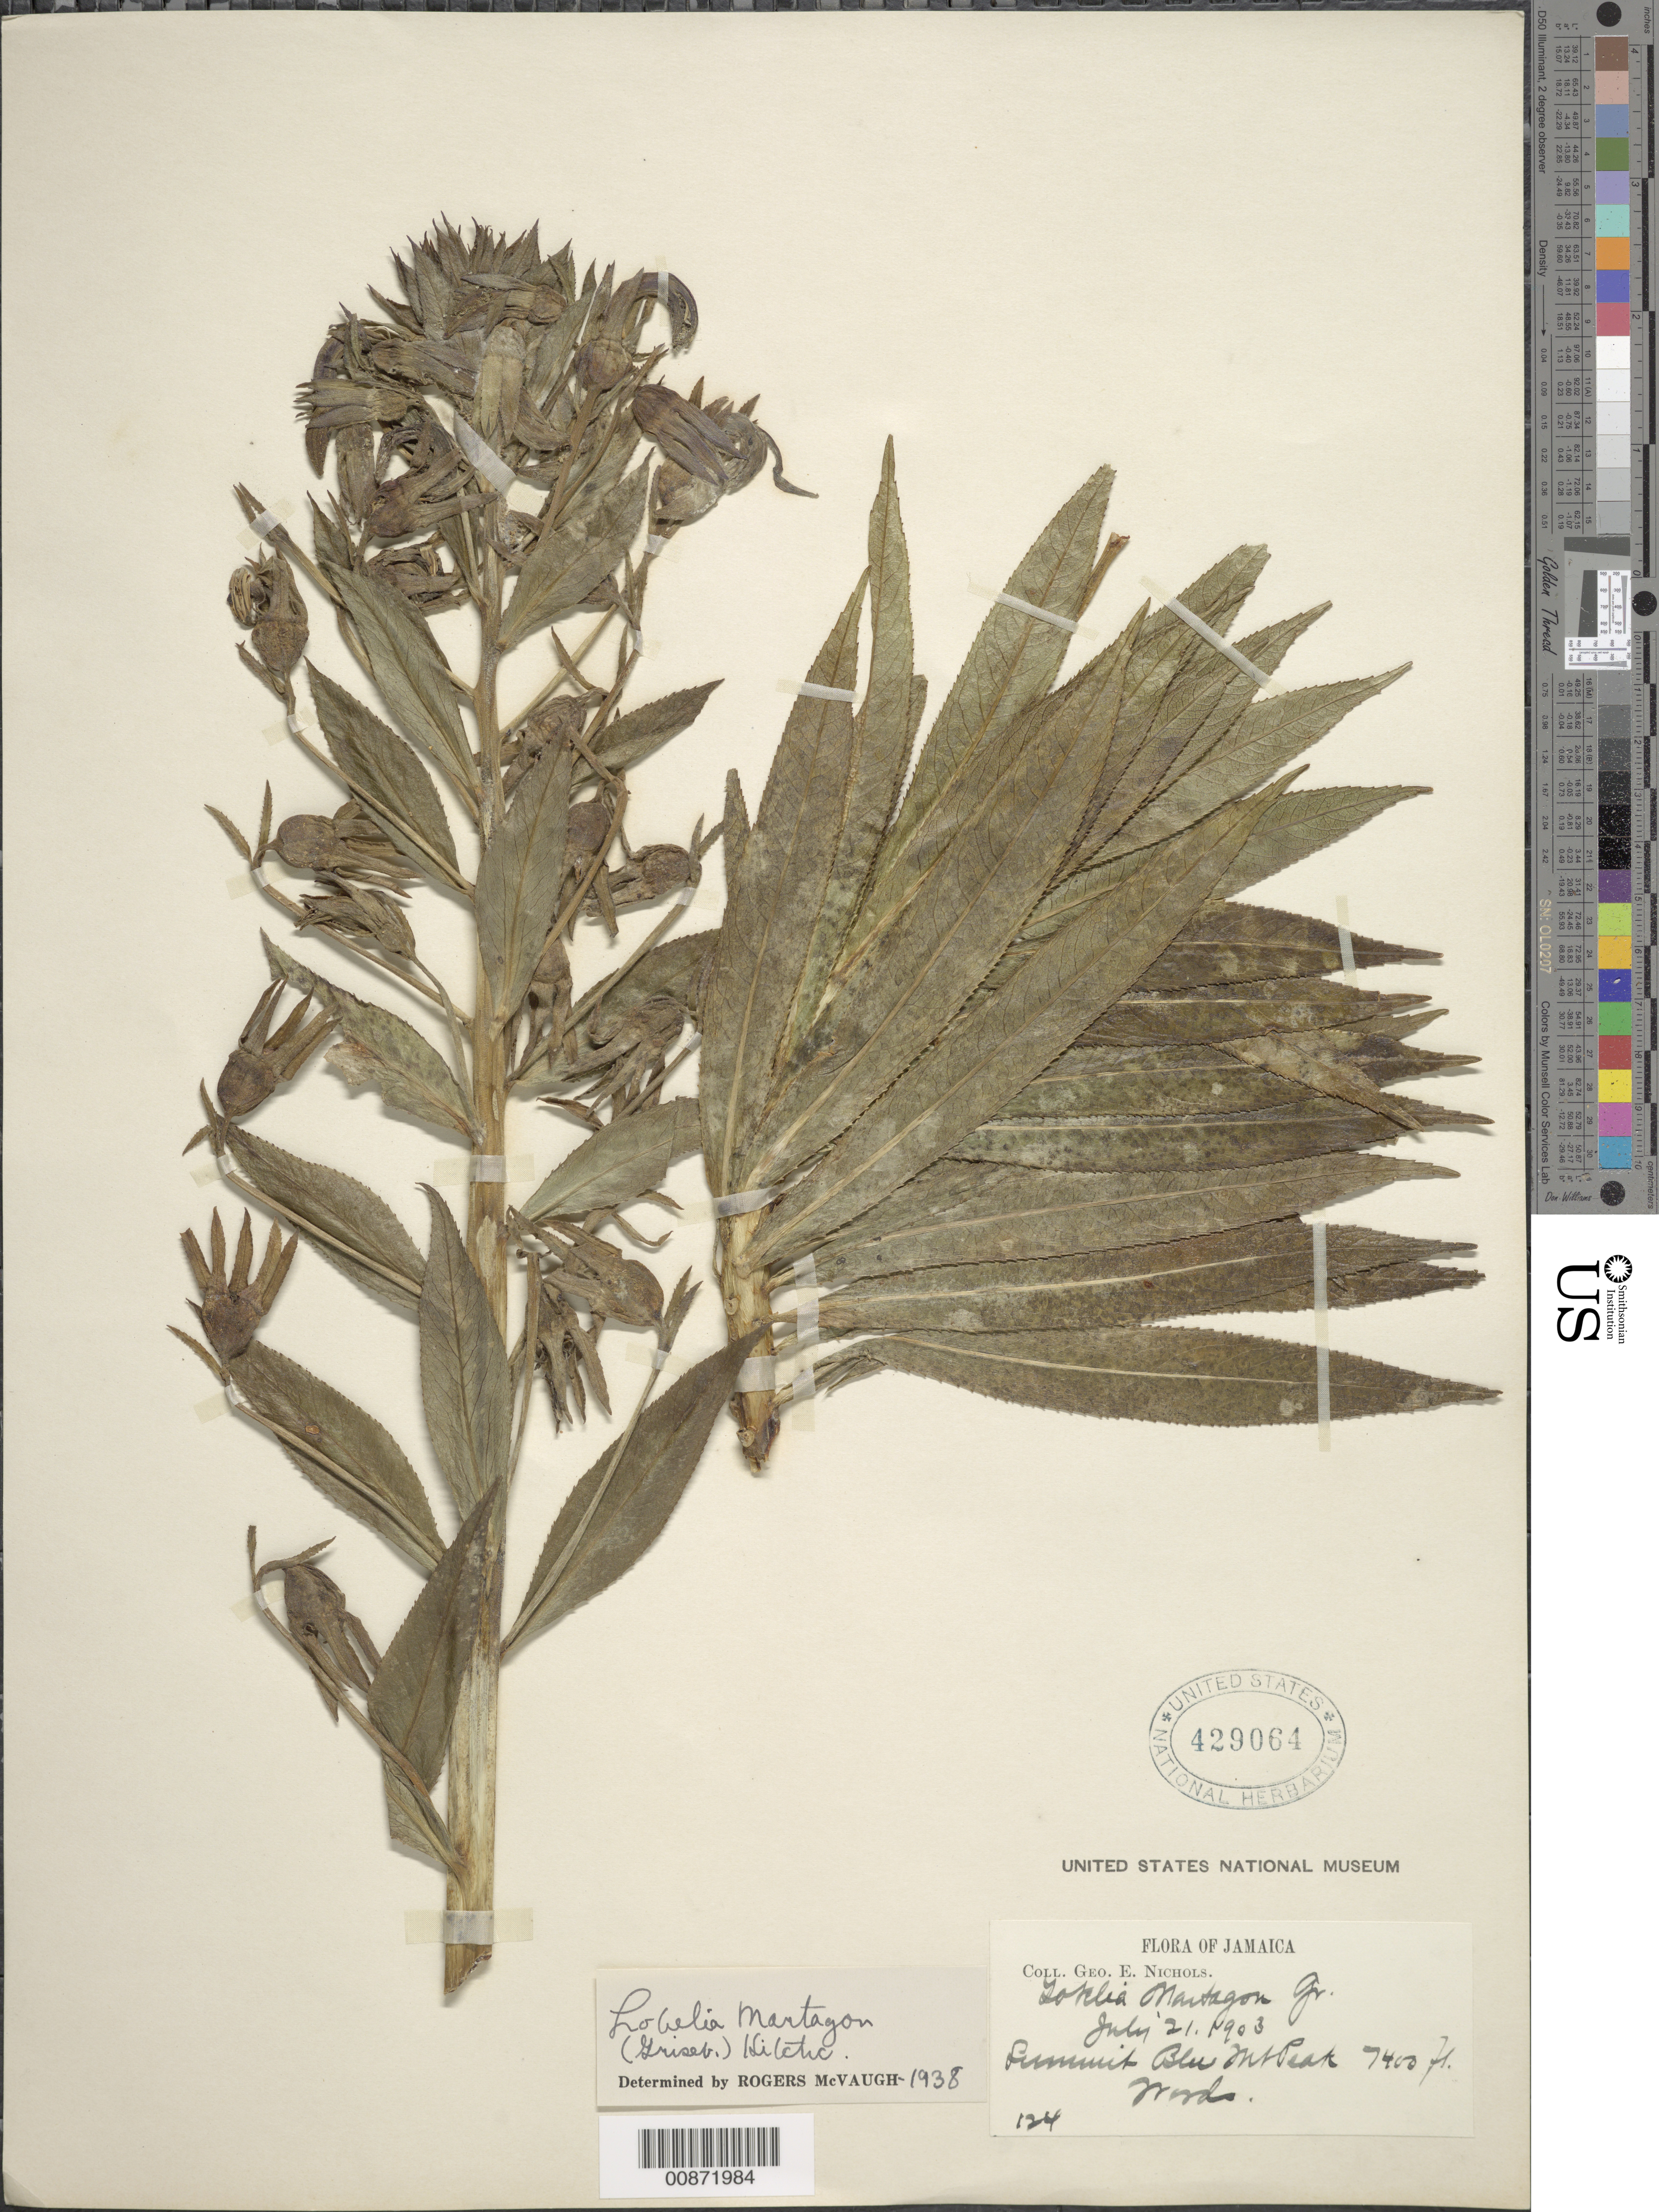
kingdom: Plantae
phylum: Tracheophyta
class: Magnoliopsida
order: Asterales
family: Campanulaceae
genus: Lobelia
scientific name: Lobelia martagon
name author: (Griseb.) Hitchc.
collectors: G. E. Nichols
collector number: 124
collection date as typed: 21 Jul 1903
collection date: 1903-07-21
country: Jamaica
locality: Summit of Blue Mountain peak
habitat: Woods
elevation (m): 2256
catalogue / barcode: US 429064